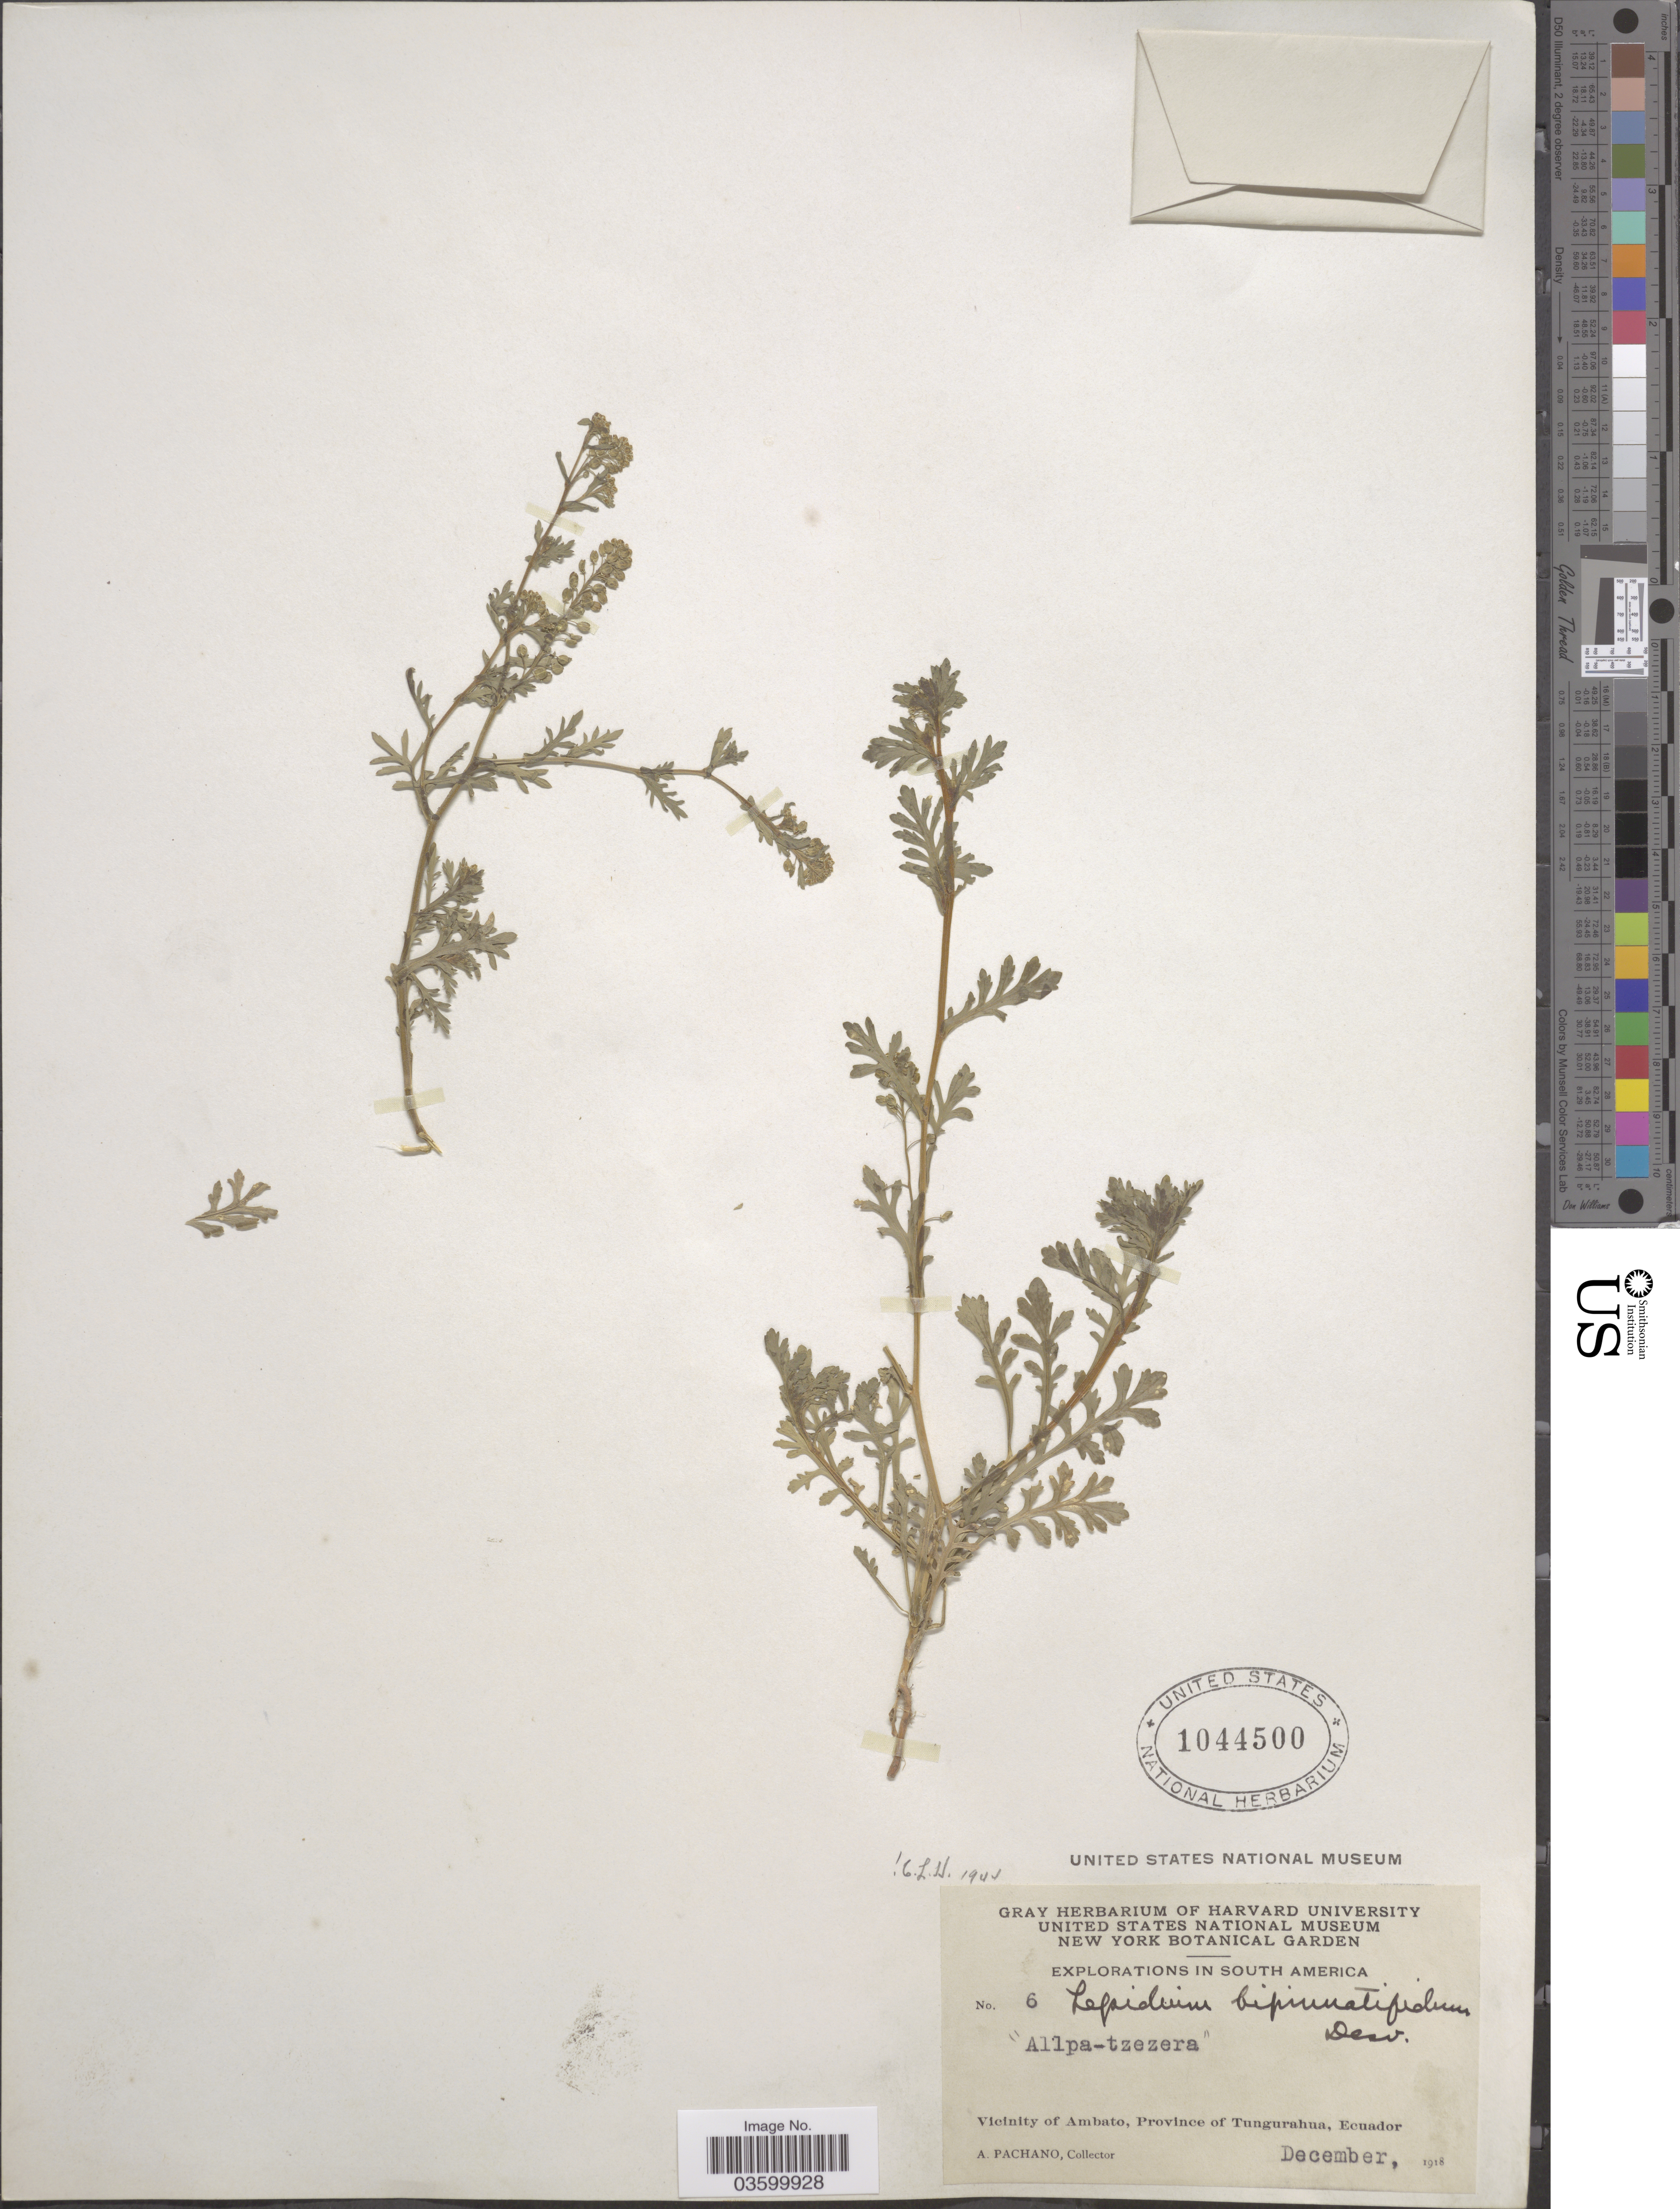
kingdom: Plantae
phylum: Tracheophyta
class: Magnoliopsida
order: Brassicales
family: Brassicaceae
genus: Lepidium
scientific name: Lepidium bipinnatifidum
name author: Desv.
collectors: A. Pachano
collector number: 6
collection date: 1918-12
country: Ecuador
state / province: Tungurahua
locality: Vicinity of Ambato.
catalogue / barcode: US 1044500